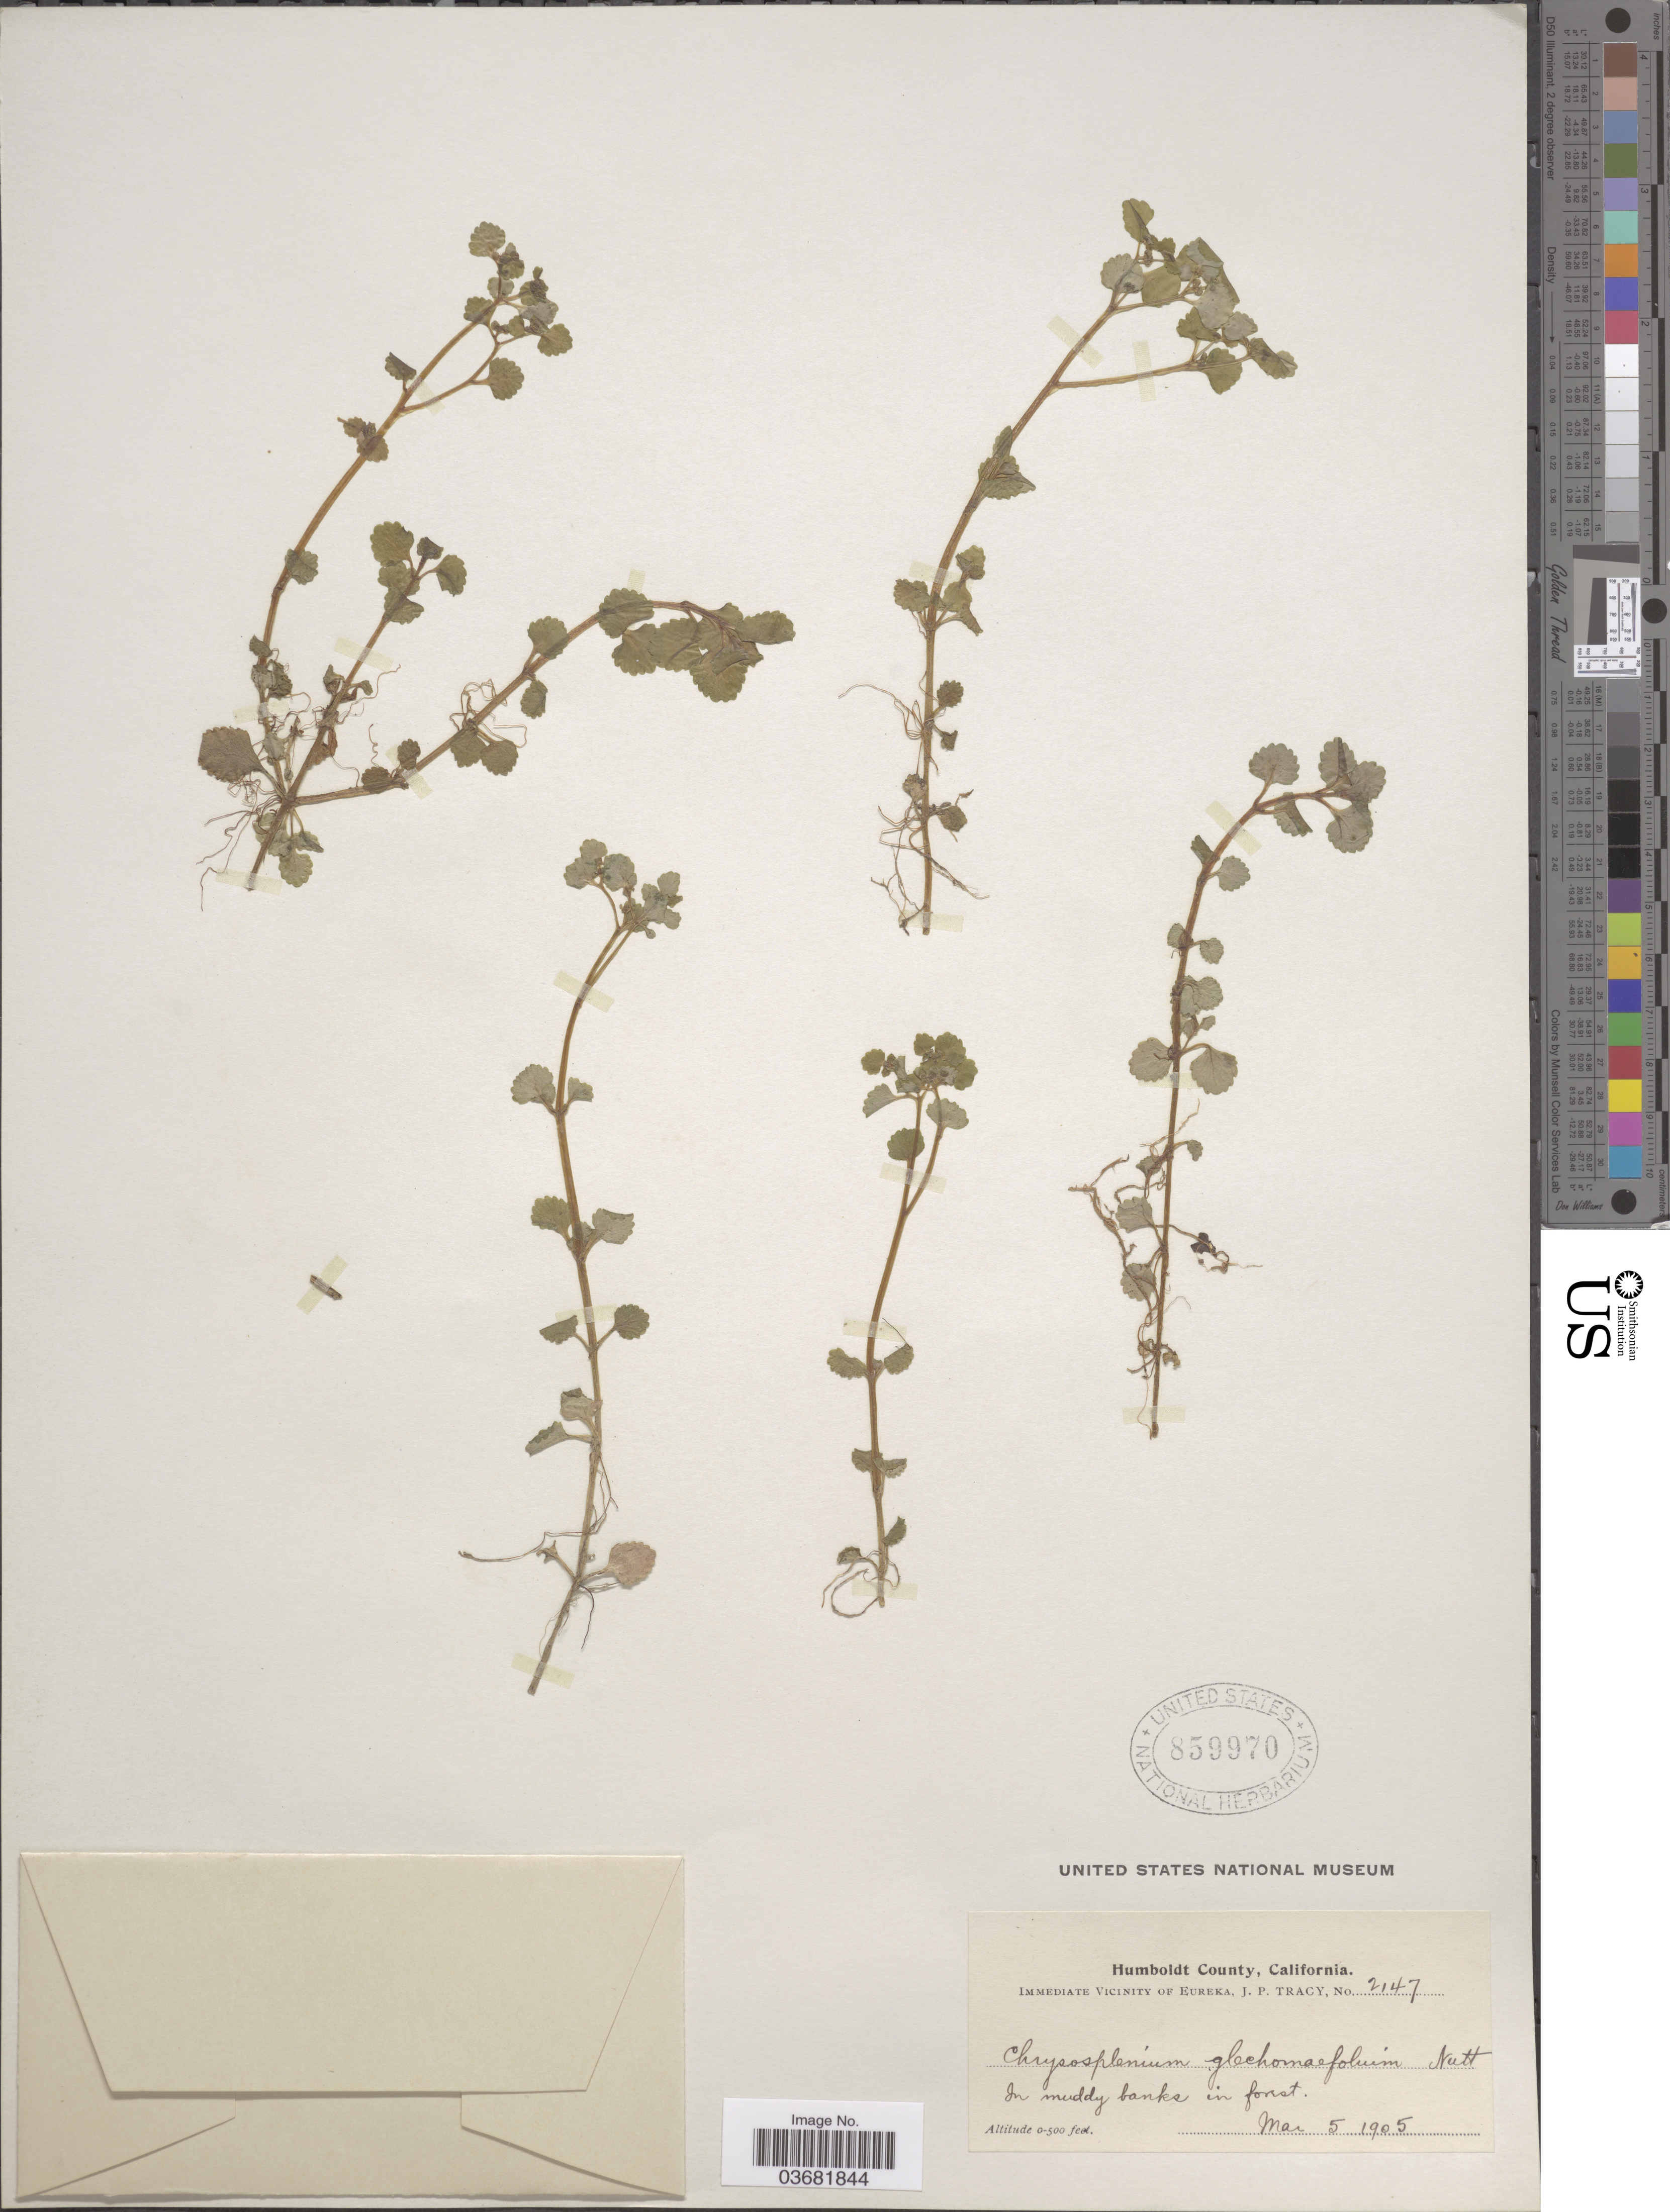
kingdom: Plantae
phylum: Tracheophyta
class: Magnoliopsida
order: Saxifragales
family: Saxifragaceae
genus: Chrysosplenium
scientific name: Chrysosplenium glechomifolium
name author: Nutt.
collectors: J. Tracy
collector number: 2147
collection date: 1905-03-05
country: United States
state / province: California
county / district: Humboldt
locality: Humboldt County. Immediate Vicinity of Eureka.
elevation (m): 0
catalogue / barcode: US 859970